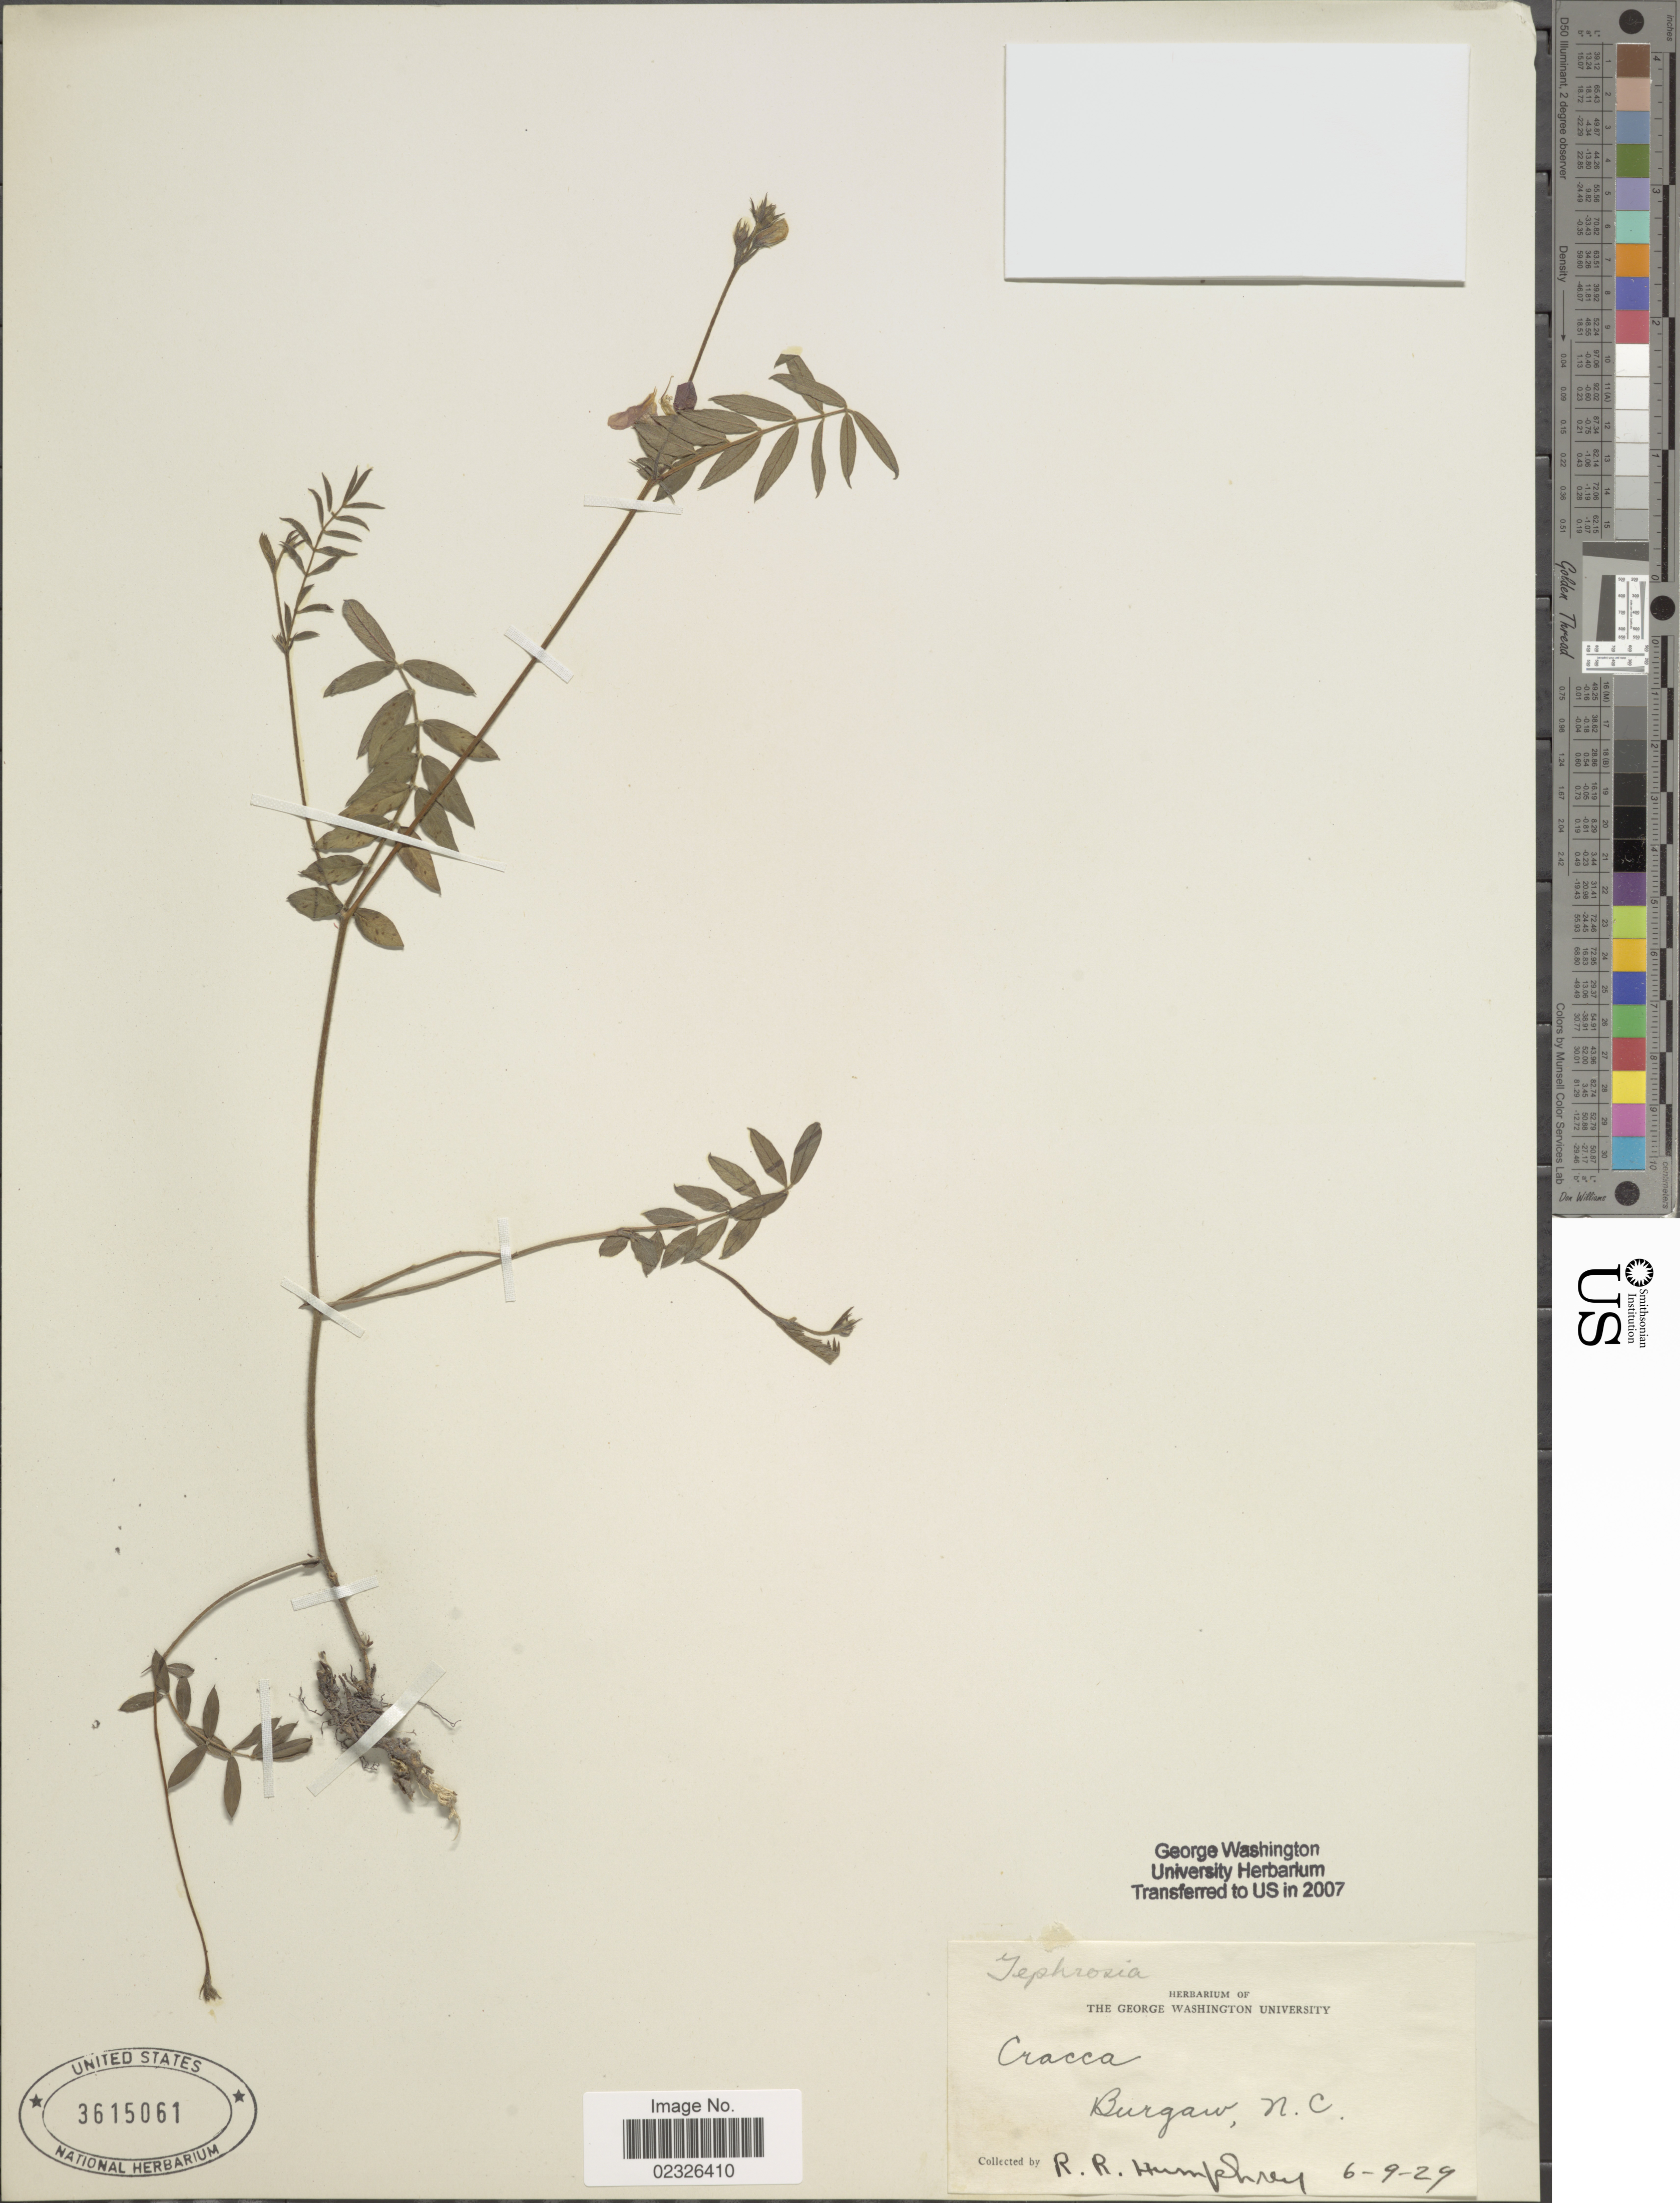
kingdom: Plantae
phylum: Tracheophyta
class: Magnoliopsida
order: Fabales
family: Fabaceae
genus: Coursetia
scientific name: Coursetia caribaea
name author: (Jacq.) Lavin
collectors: R. Humphrey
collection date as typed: Transcribed d/m/y: 9/6/24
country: United States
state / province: North Carolina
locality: Burgaw, N.C.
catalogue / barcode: US 3615061